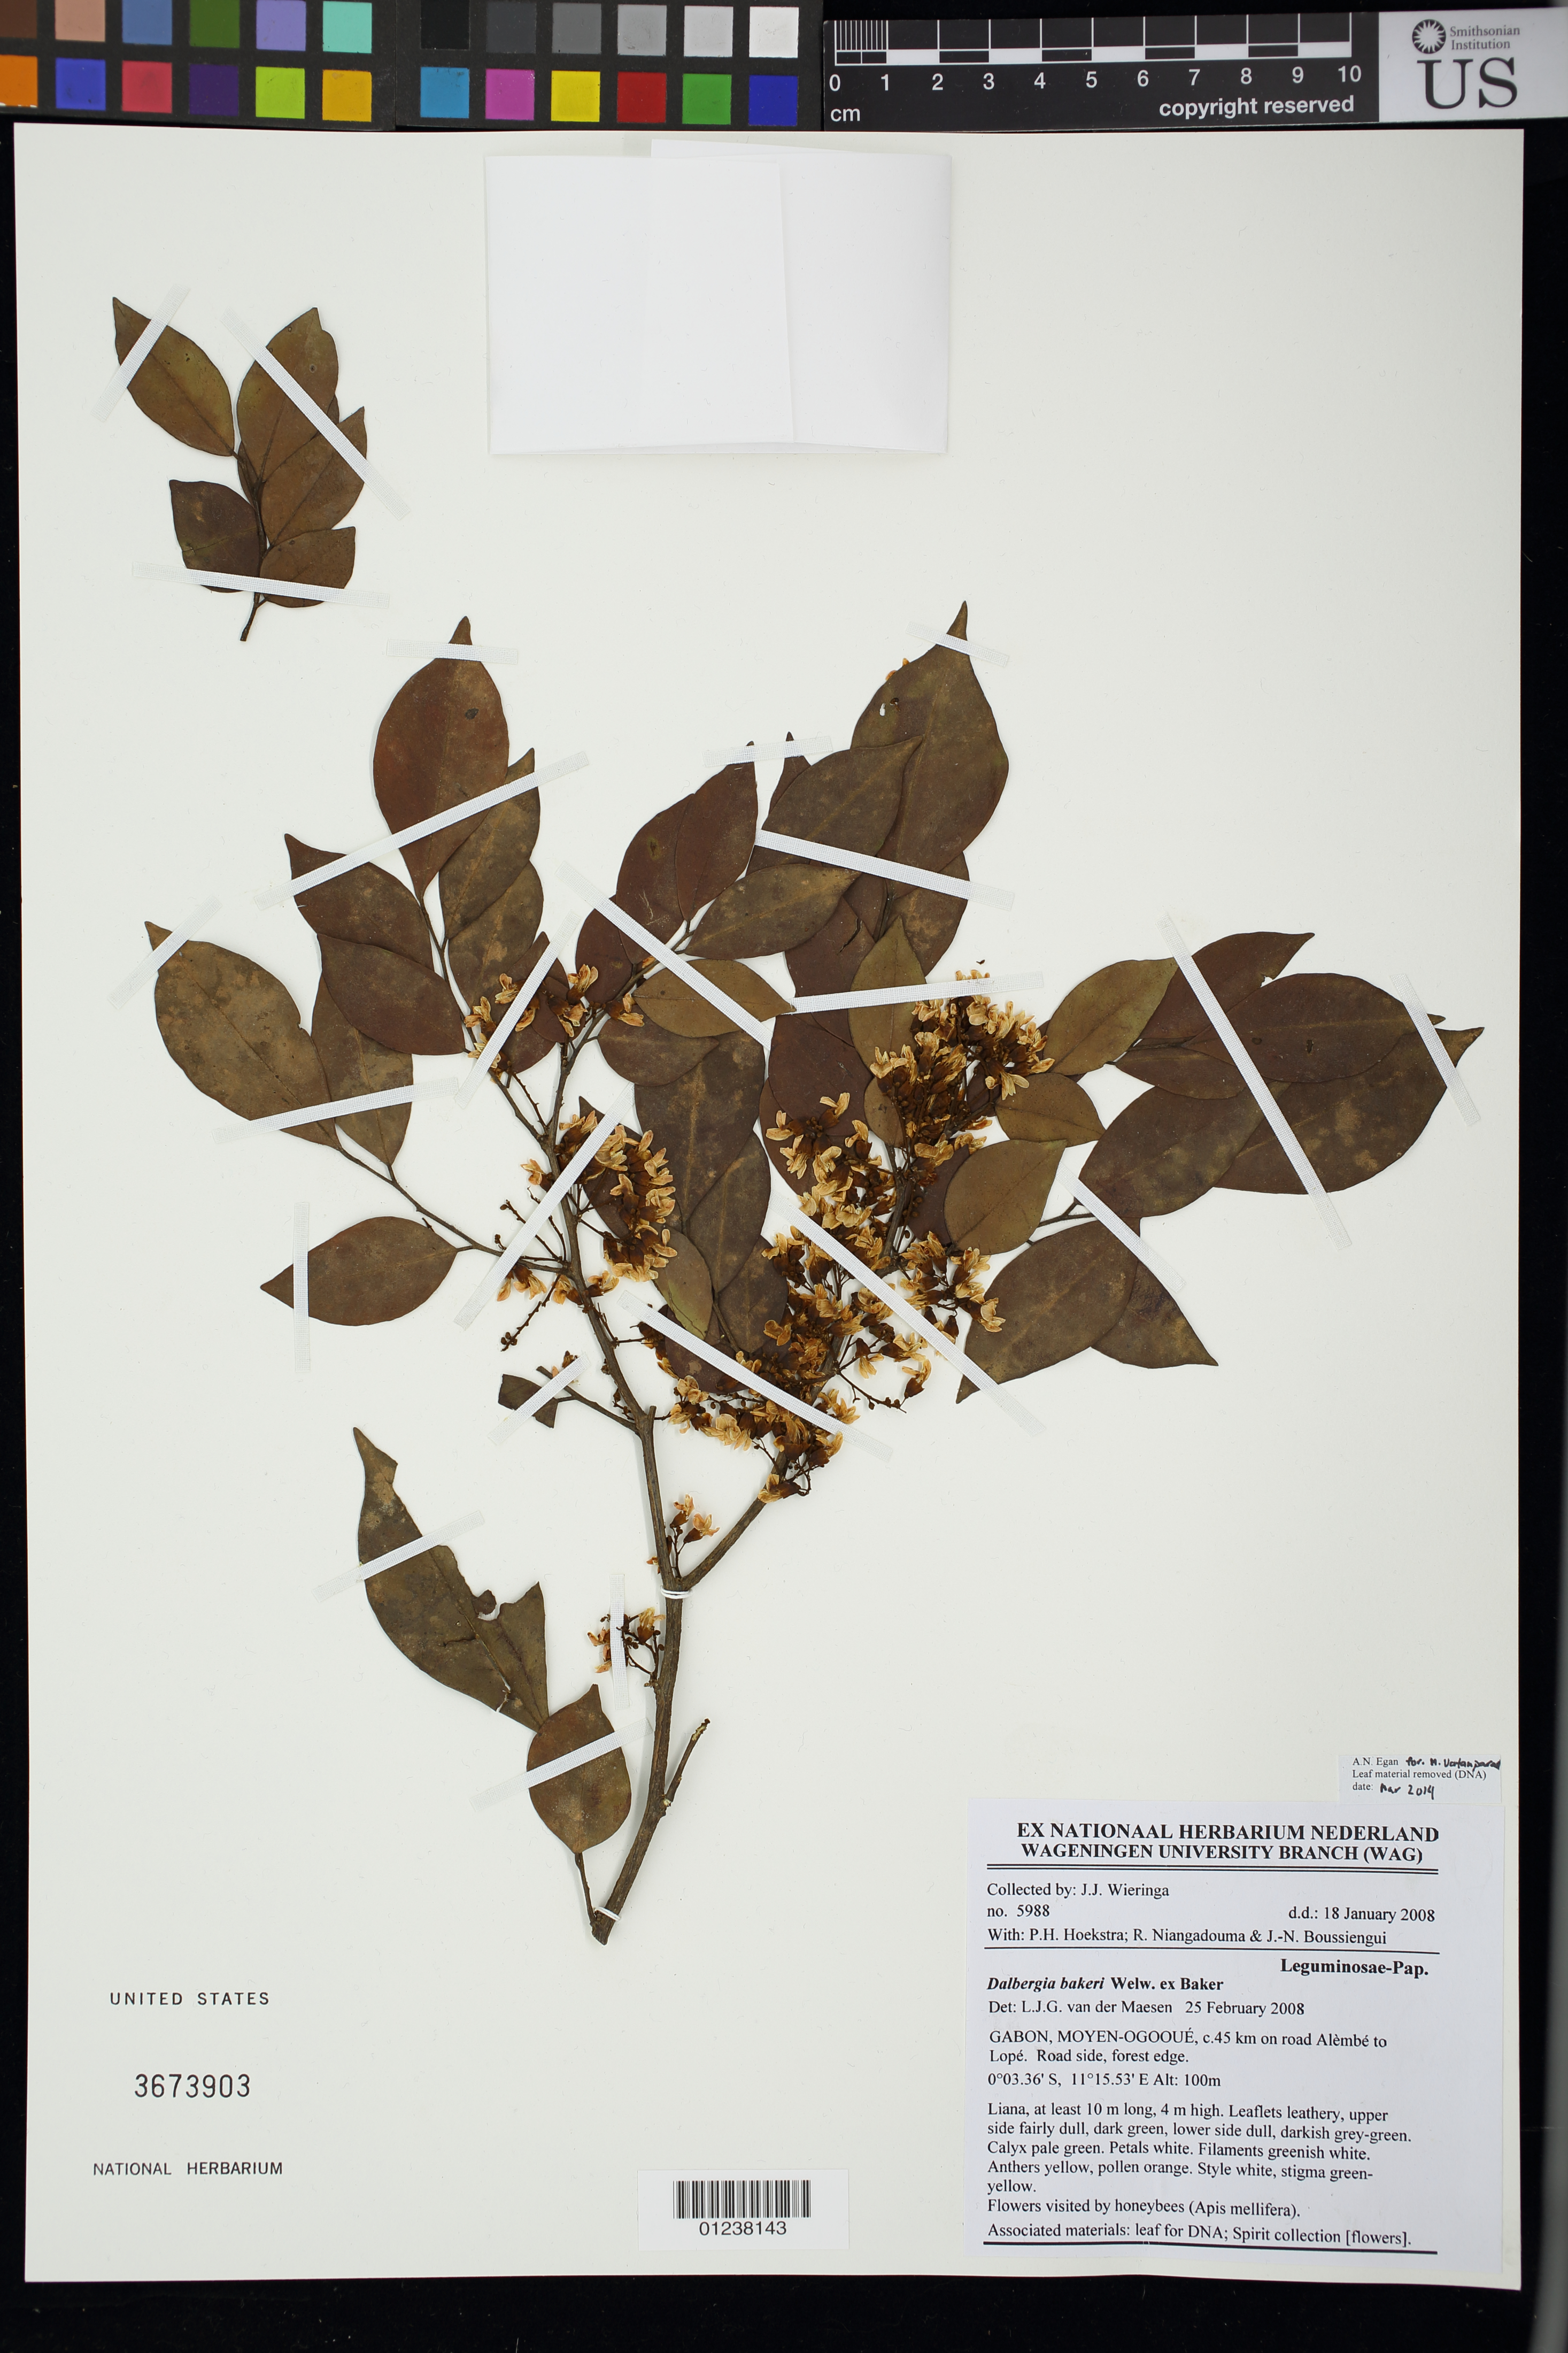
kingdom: Plantae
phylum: Tracheophyta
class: Magnoliopsida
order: Fabales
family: Fabaceae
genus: Dalbergia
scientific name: Dalbergia bakeri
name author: Baker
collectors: J. J. Wieringa, P. Hoekstra, R. Niangadouma & J. Boussiengui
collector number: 5988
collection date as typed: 24 Jan 2008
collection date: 2008-01-18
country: Gabon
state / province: Moyen-Ogooué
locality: c. 45 km on road Alèmbé to Lopé.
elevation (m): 100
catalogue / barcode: US 3673903